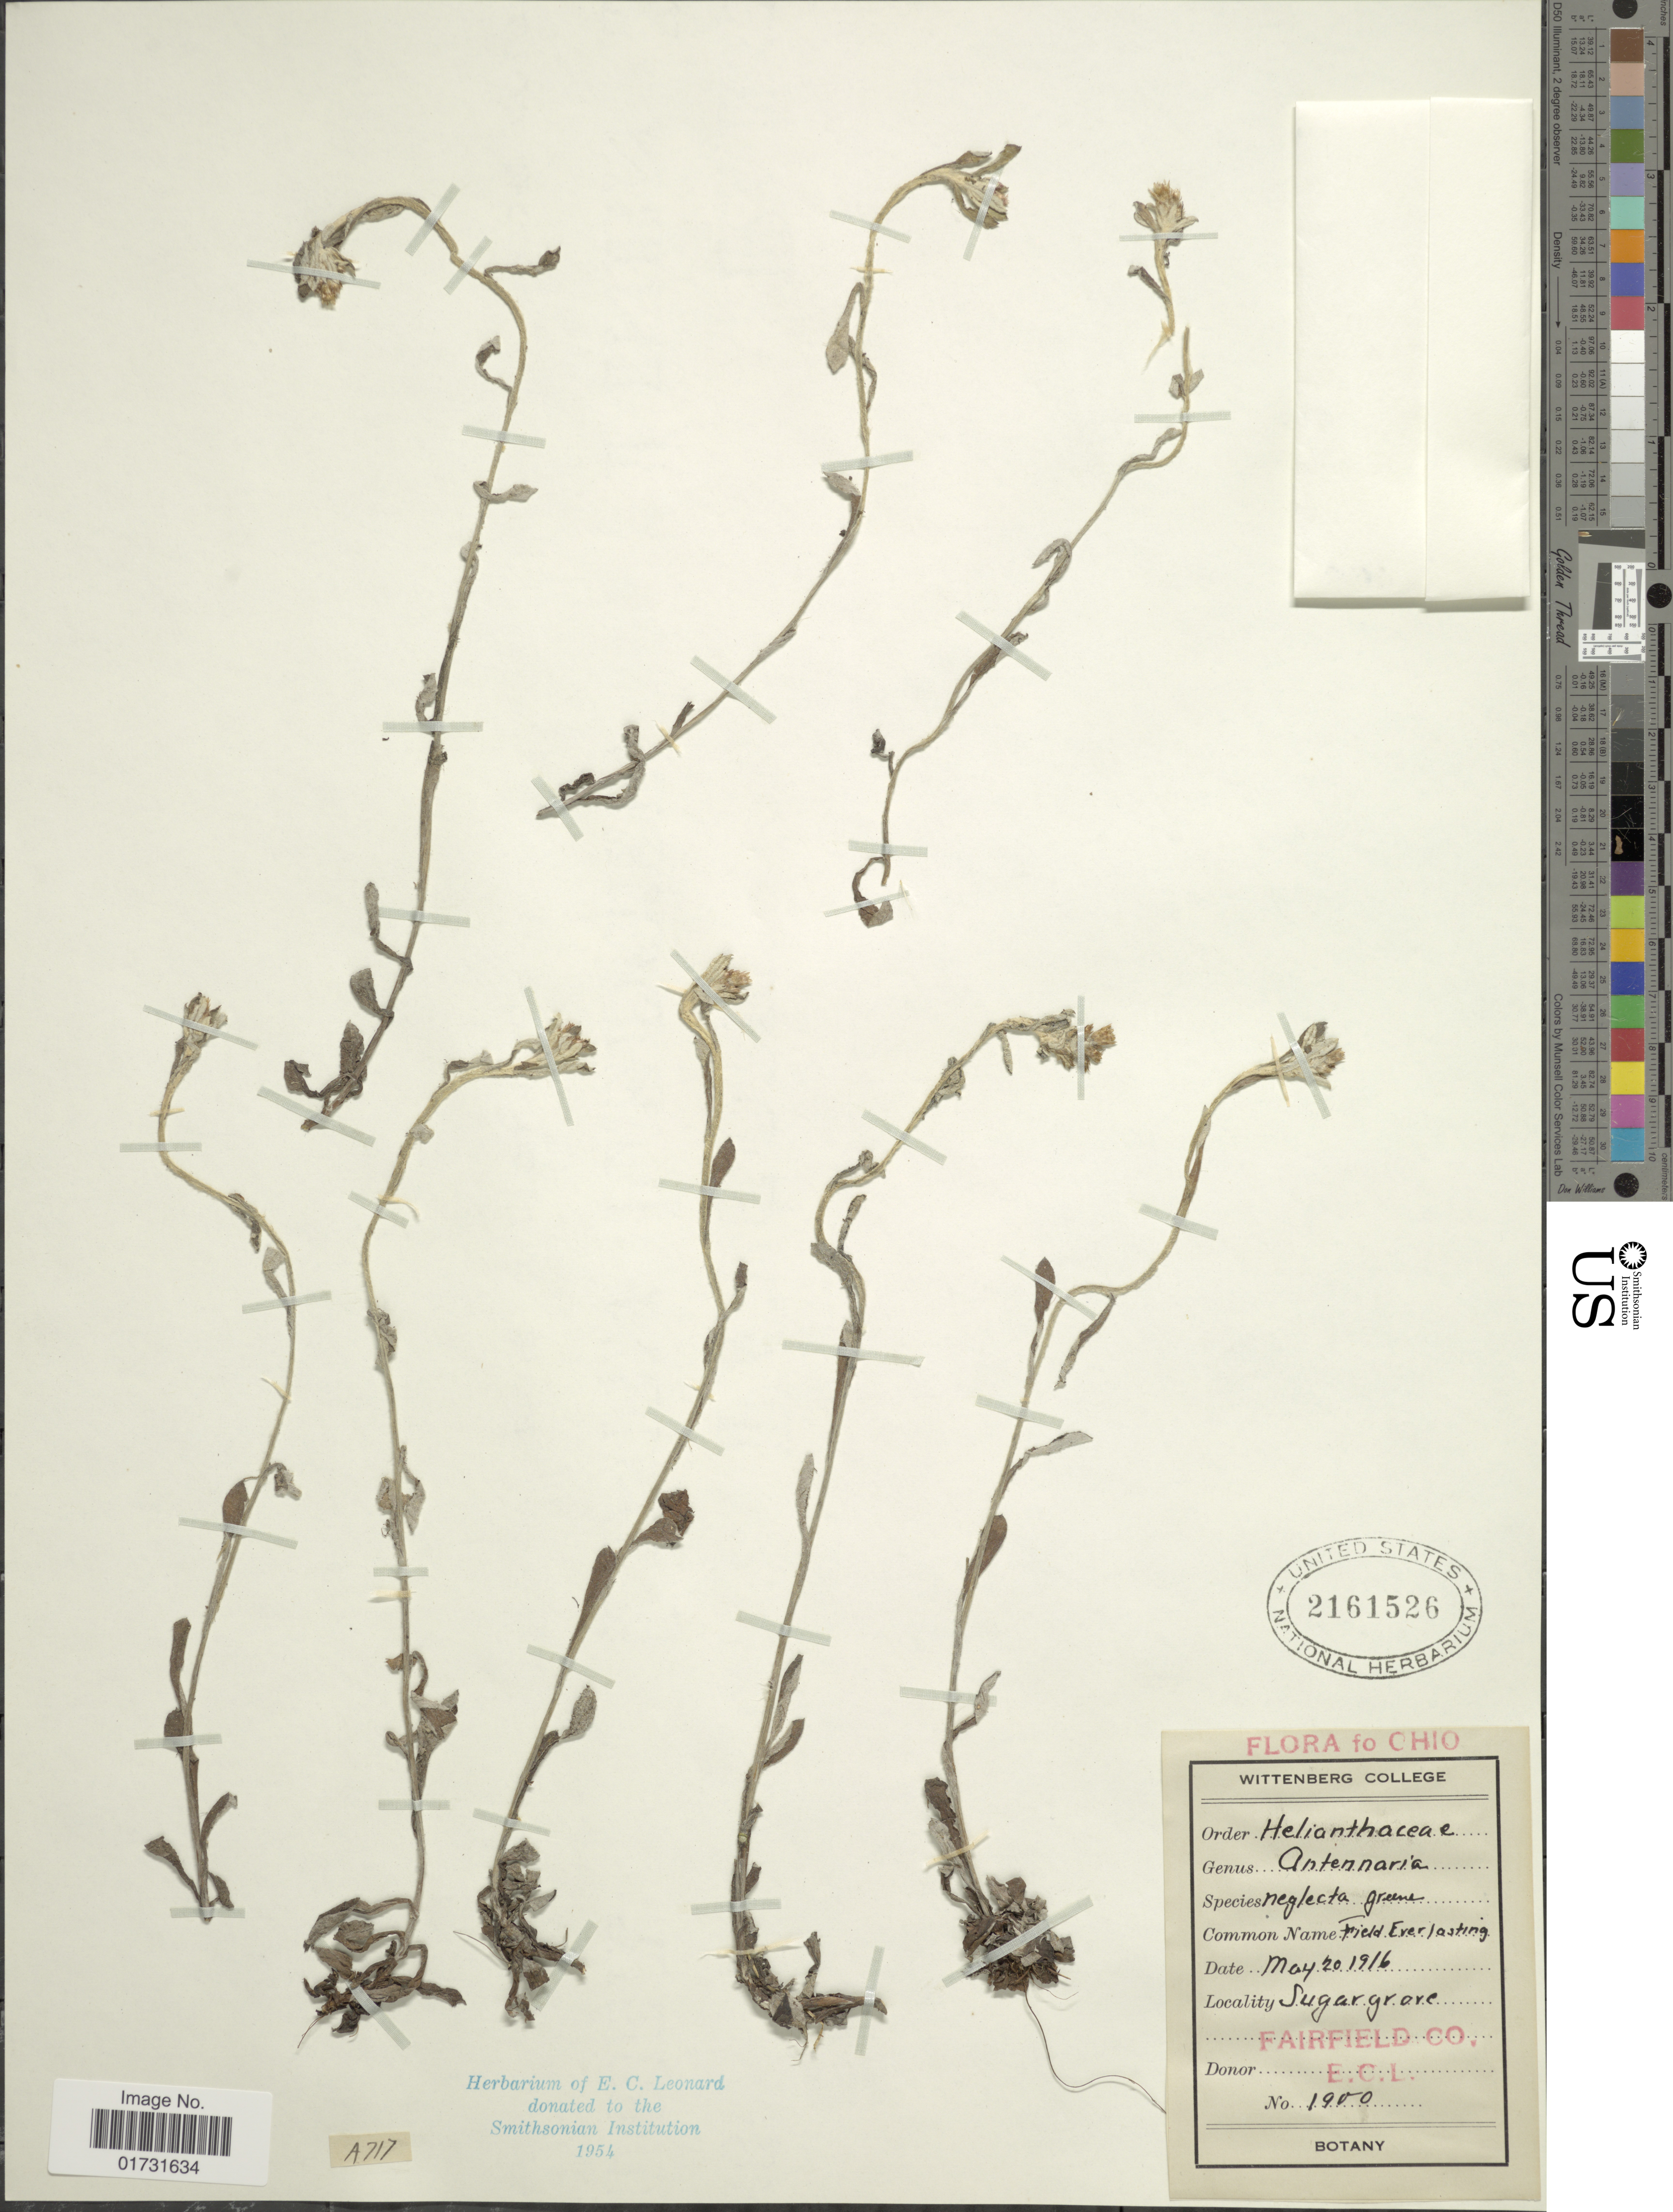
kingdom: Plantae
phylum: Tracheophyta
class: Magnoliopsida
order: Asterales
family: Asteraceae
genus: Antennaria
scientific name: Antennaria neglecta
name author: Greene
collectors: E. C. Leonard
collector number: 1900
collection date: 1916-05-20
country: United States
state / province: Ohio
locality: Sugargrove. Fairfield Co.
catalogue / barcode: US 2161526